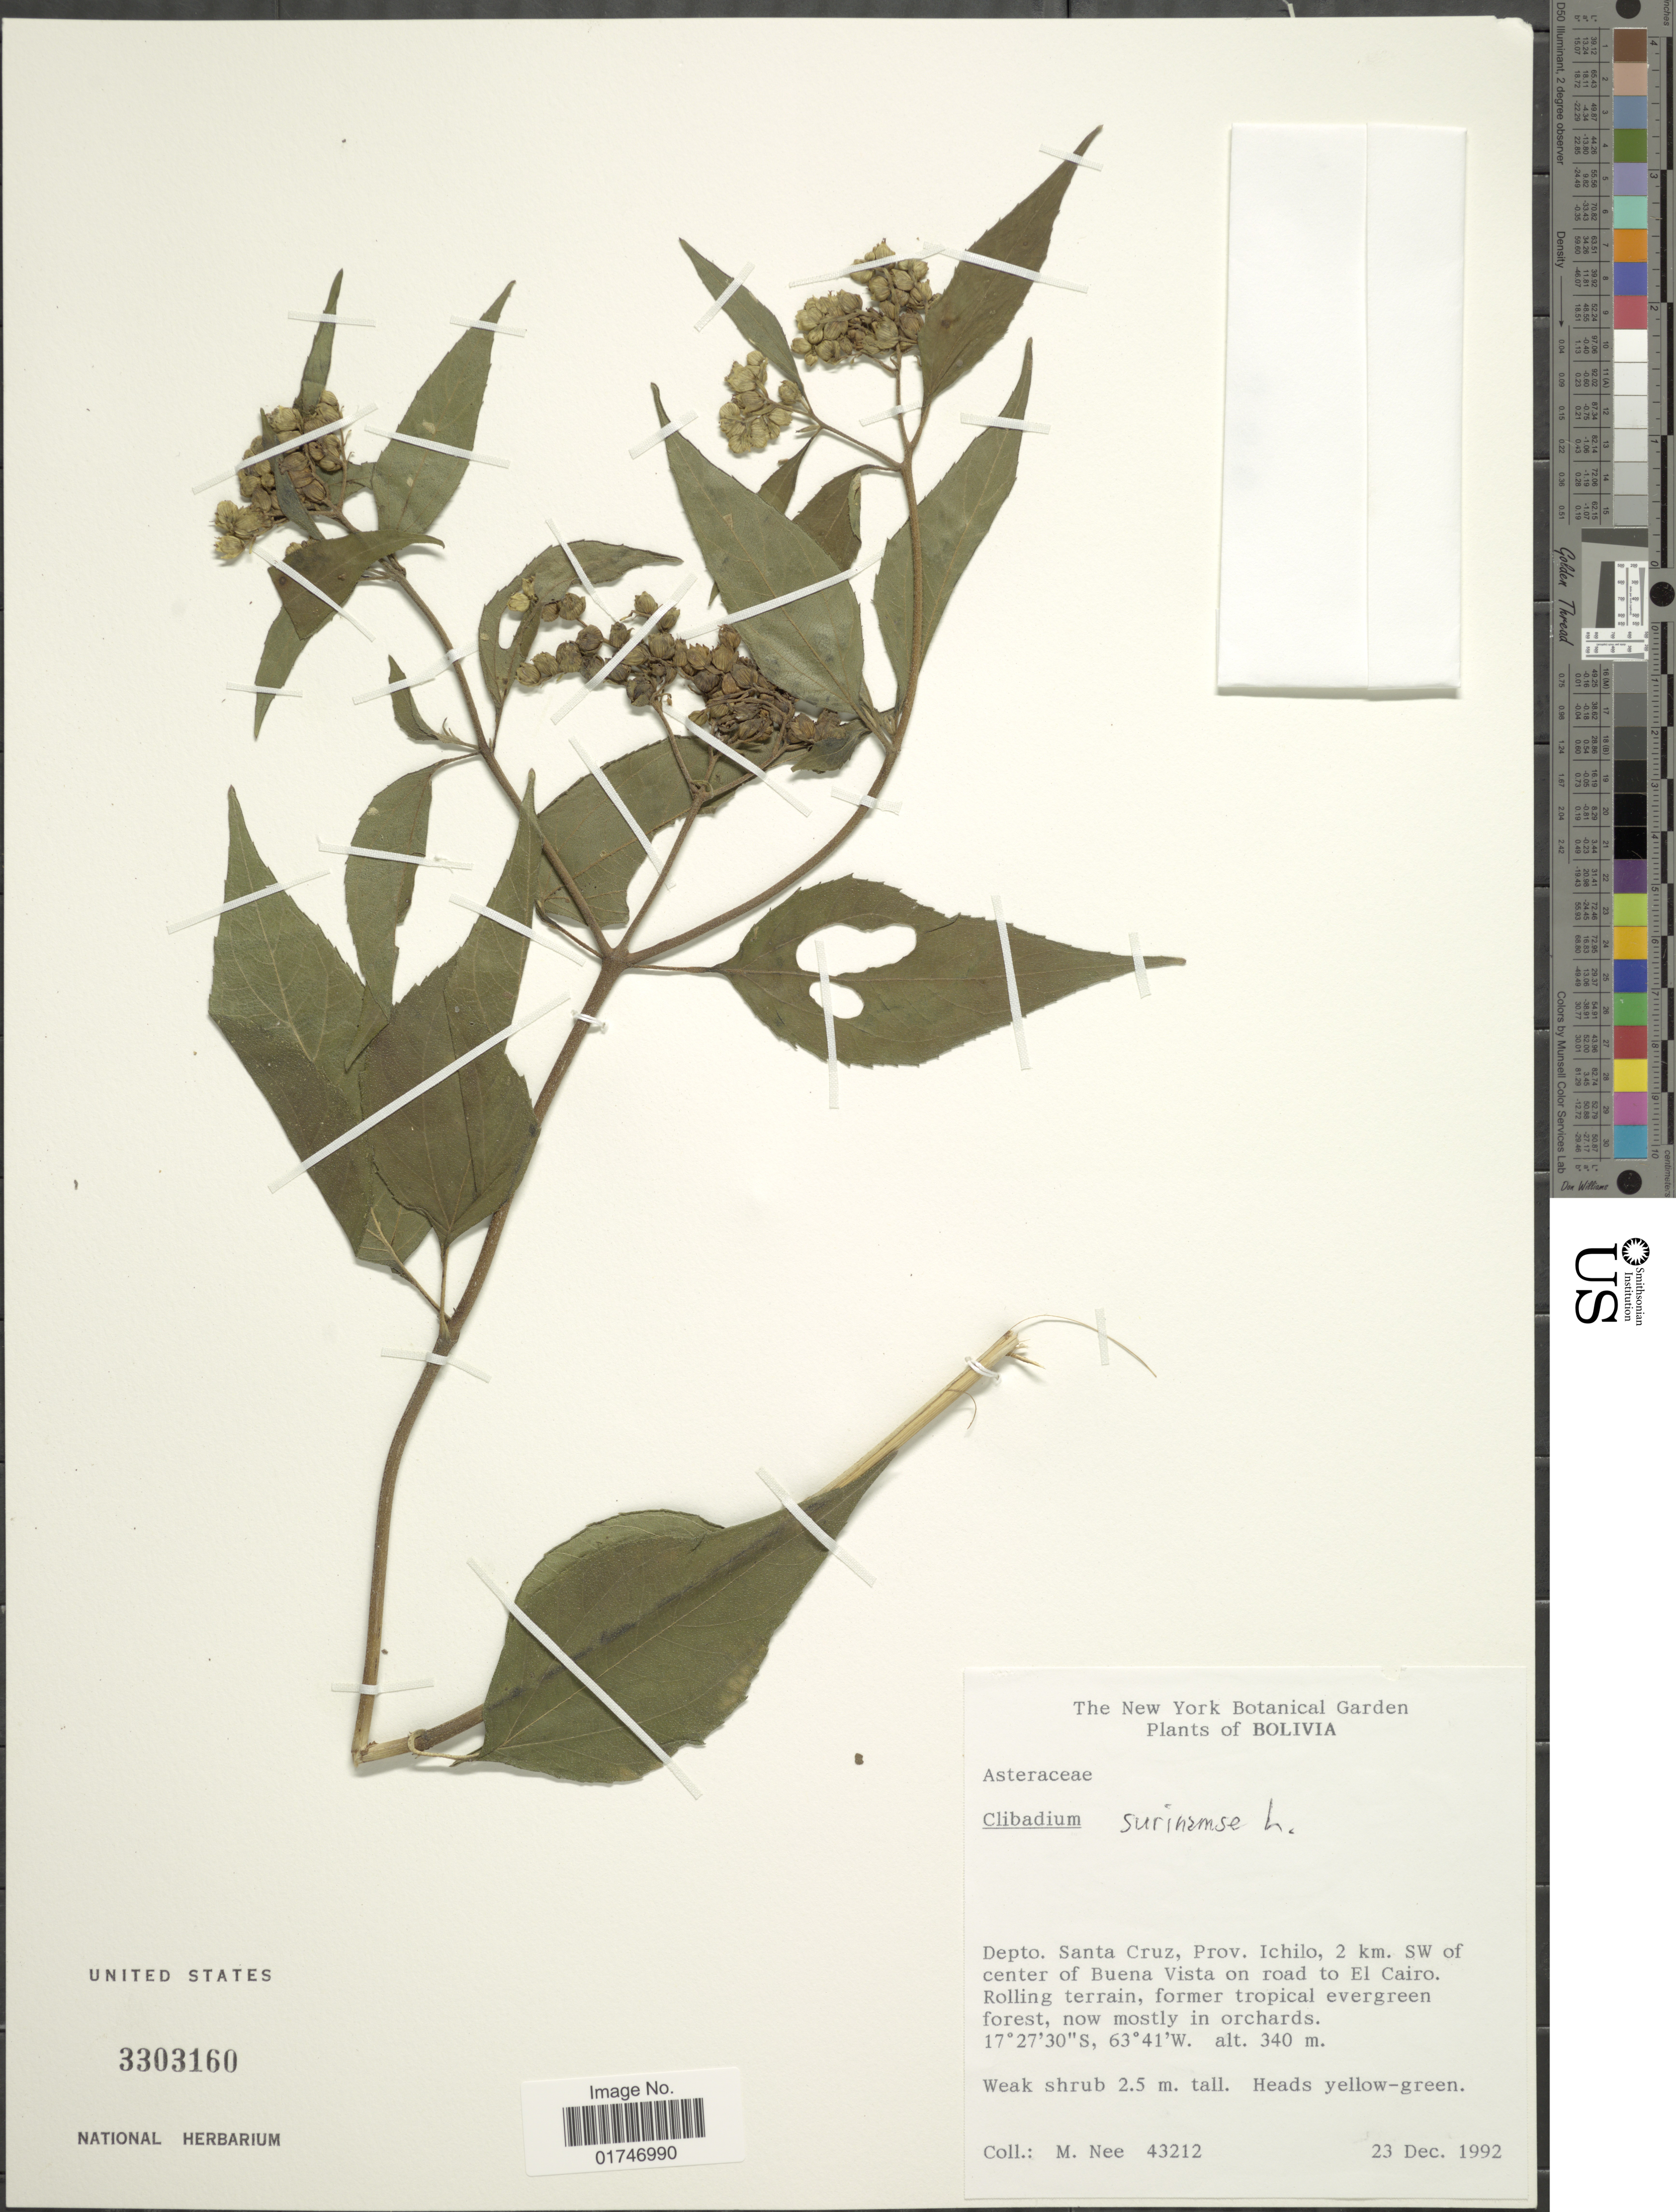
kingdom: Plantae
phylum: Tracheophyta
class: Magnoliopsida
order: Asterales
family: Asteraceae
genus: Clibadium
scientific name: Clibadium surinamense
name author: L.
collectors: M. Nee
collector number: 43212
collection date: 1992-12-23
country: Bolivia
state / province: Santa Cruz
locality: Depto. Santa Cruz, Prov. Ichilo, 2 km. SW of center of Buena Vista on road to El Cairo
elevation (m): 340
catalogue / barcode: US 3303160